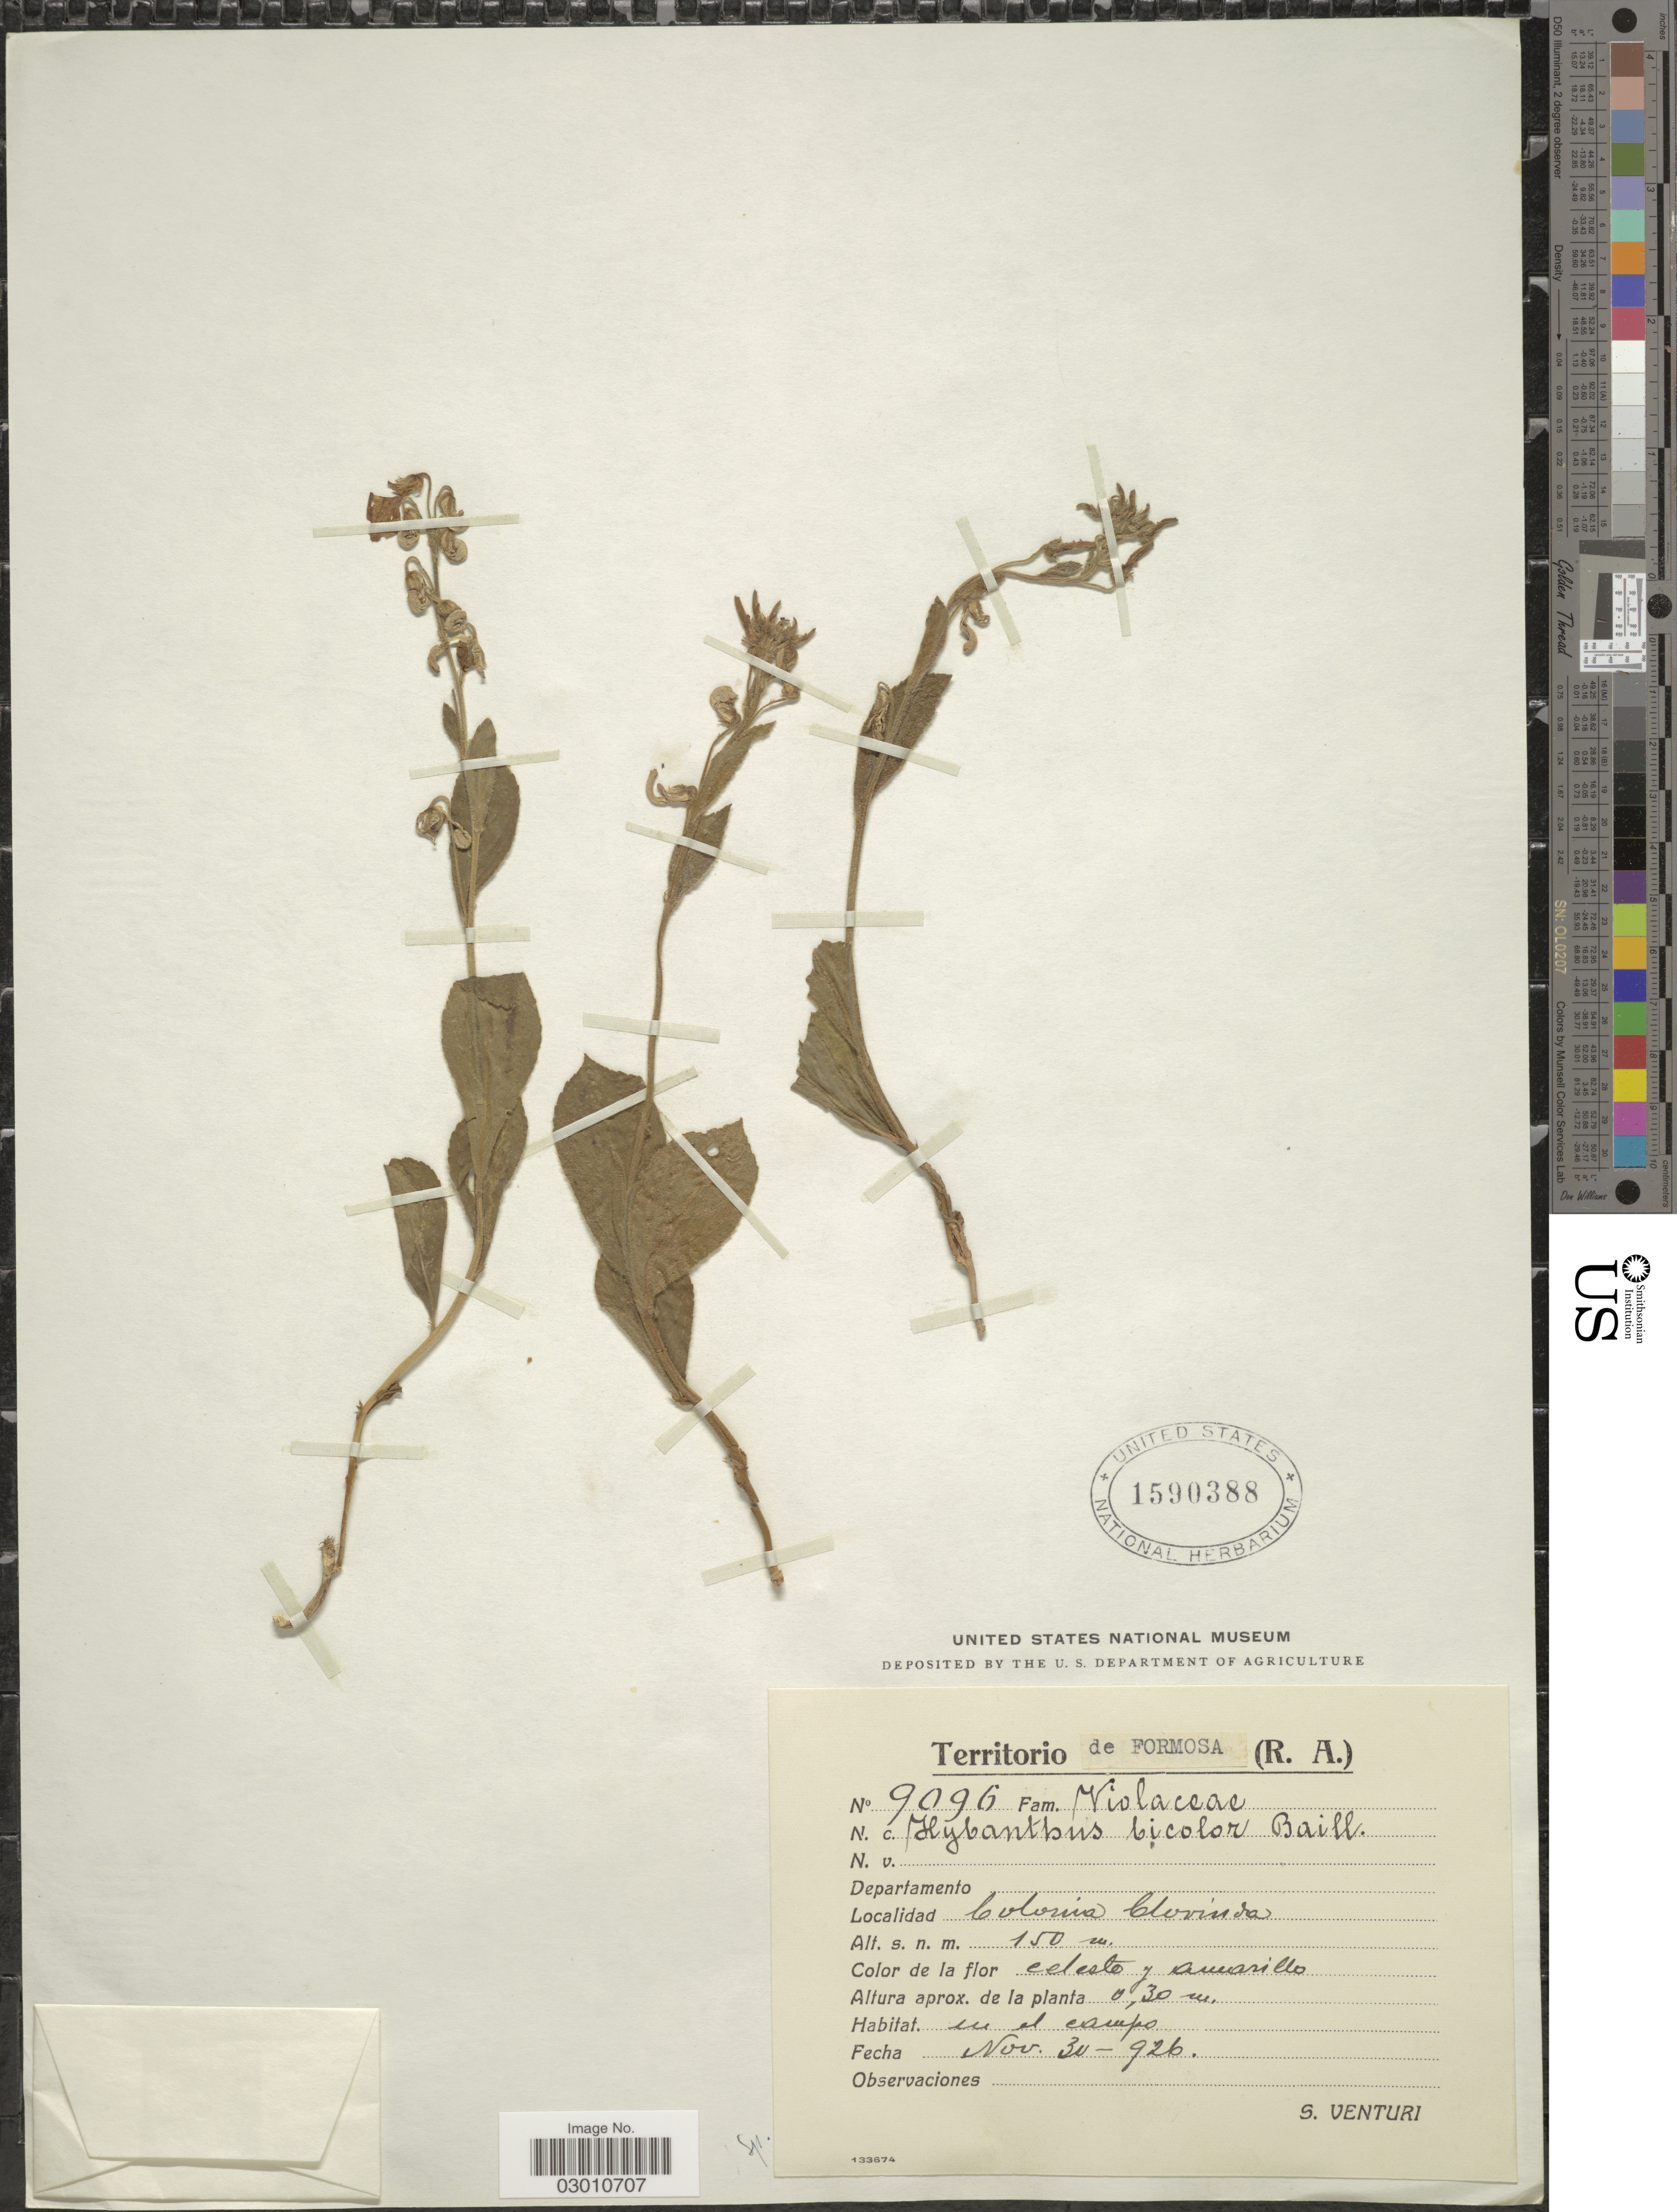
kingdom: Plantae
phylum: Tracheophyta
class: Magnoliopsida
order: Malpighiales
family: Violaceae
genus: Pombalia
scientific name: Pombalia bicolor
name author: (A. St.-Hil.) Paula-Souza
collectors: S. Venturi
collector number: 9096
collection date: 1926-11-30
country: Argentina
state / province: Formosa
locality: Colonia Clorinda.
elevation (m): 150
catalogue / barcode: US 1590388